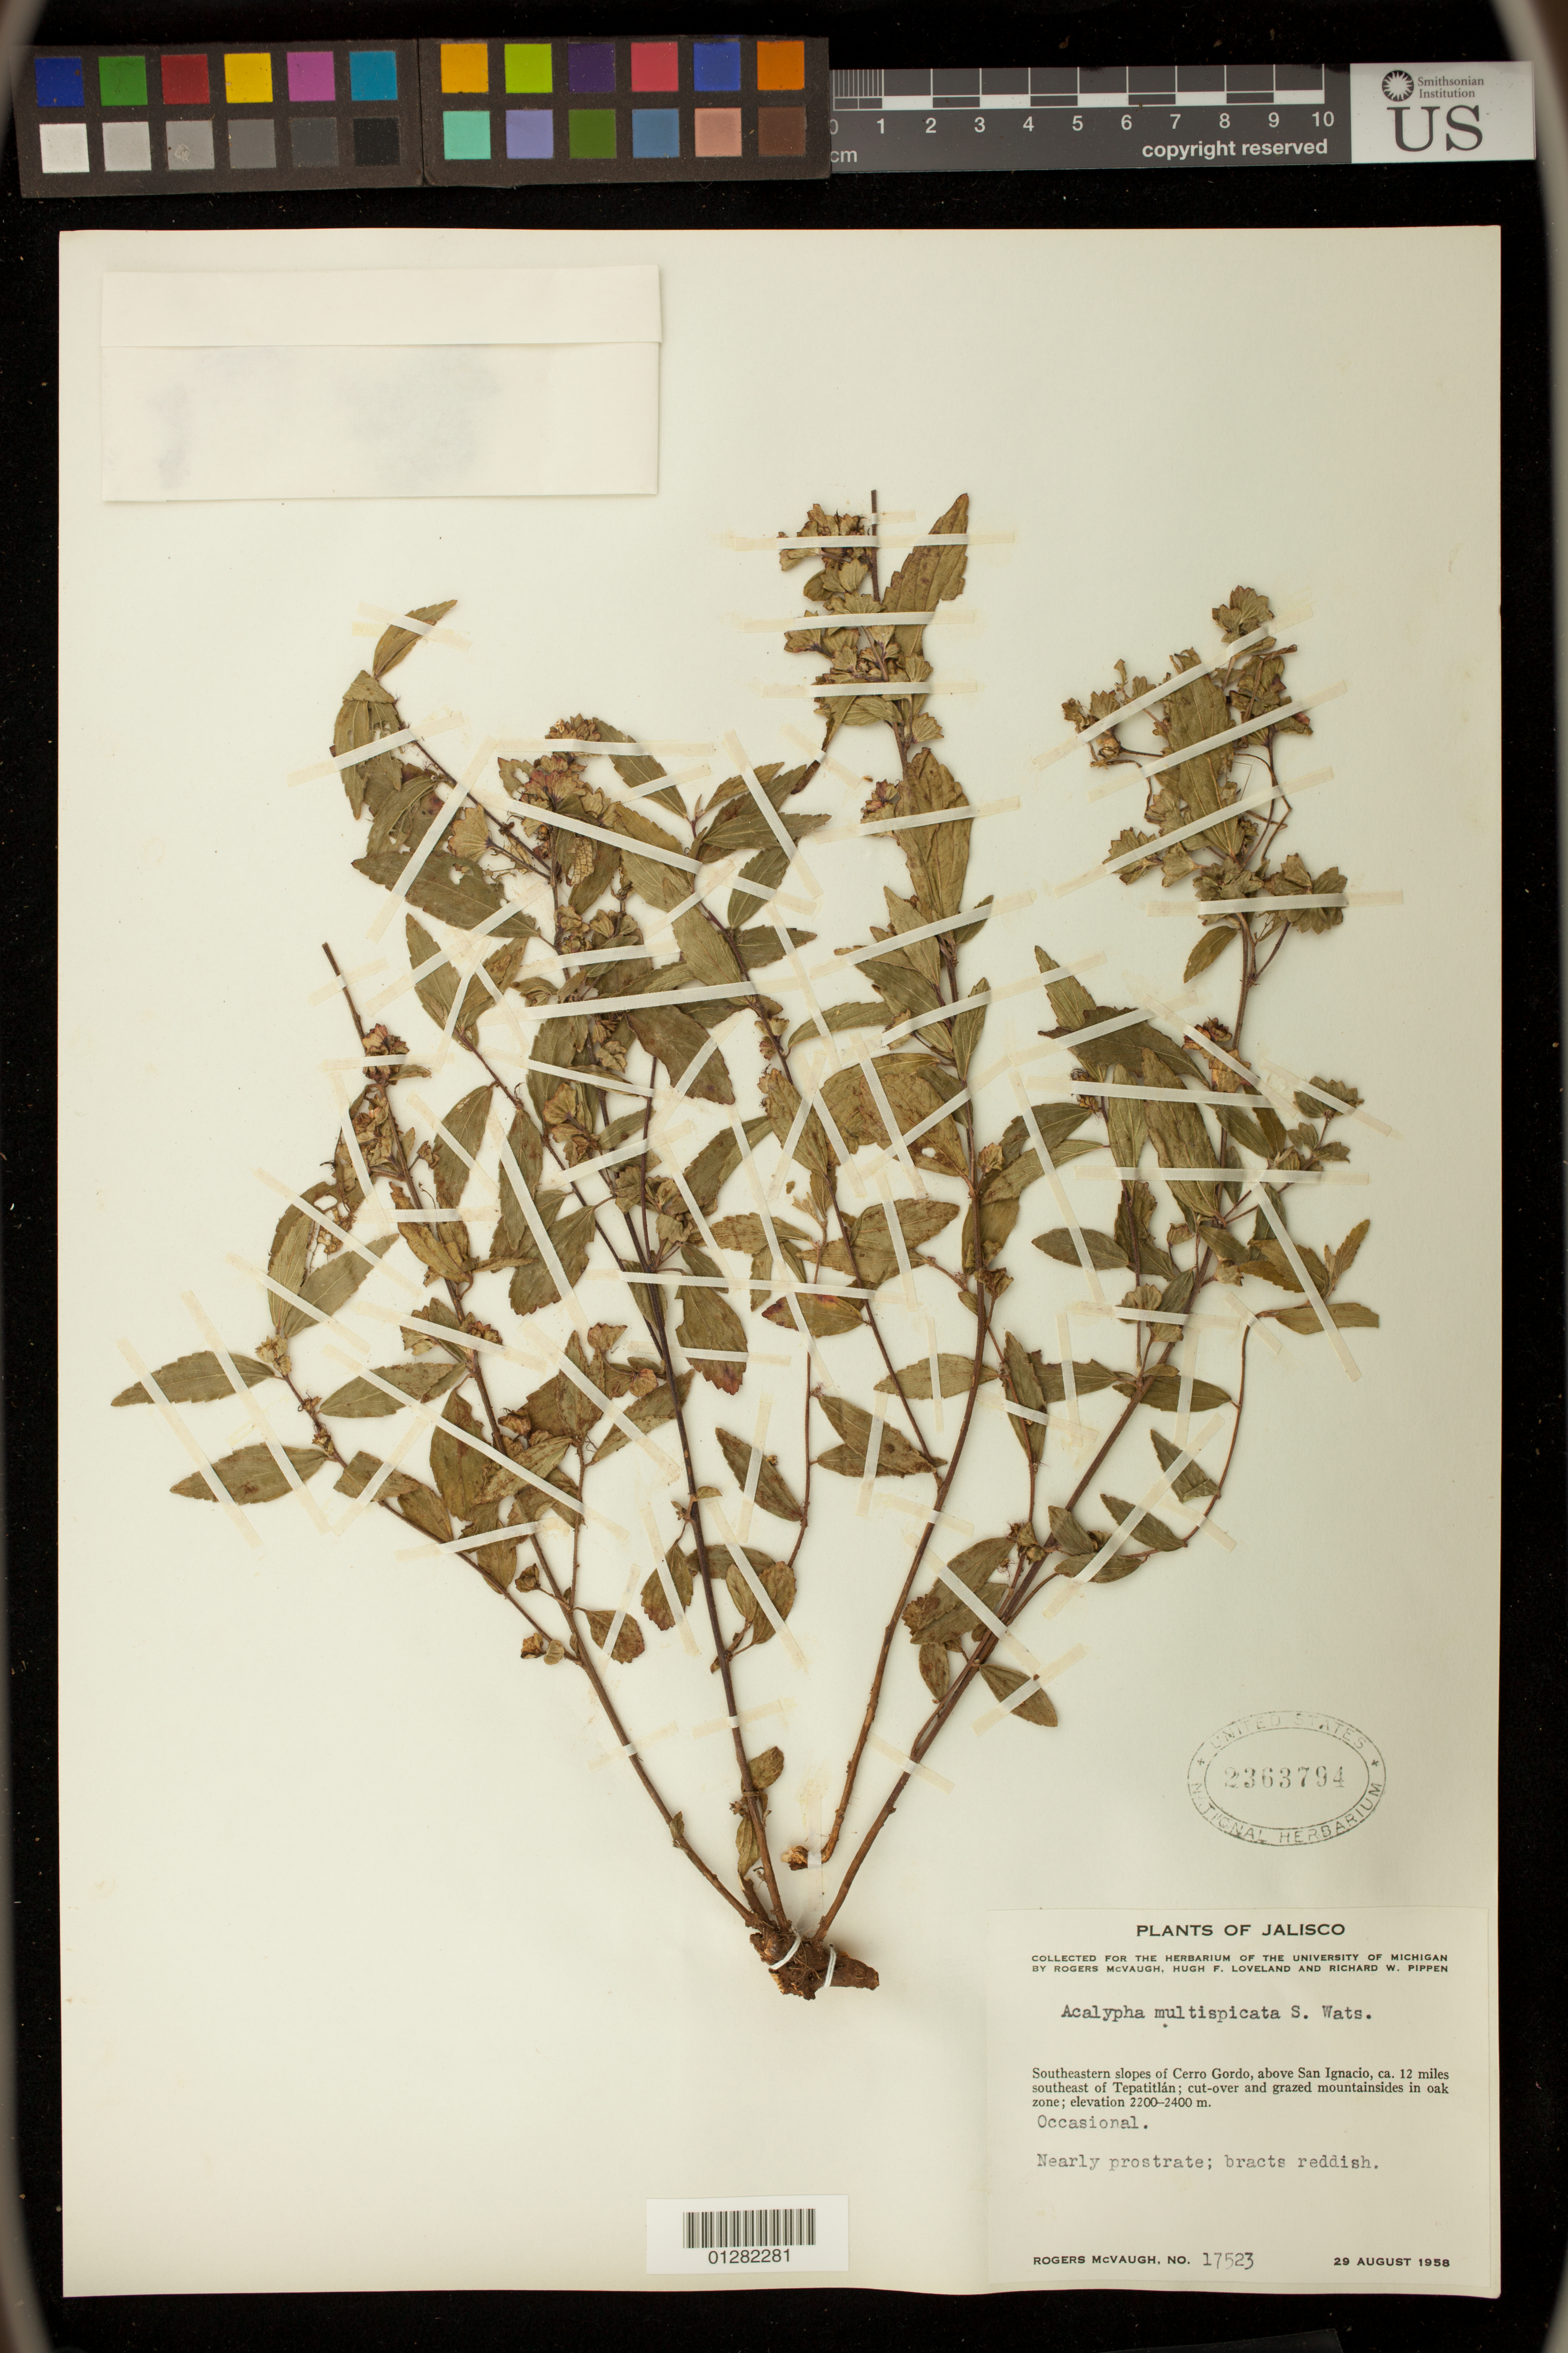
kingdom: Plantae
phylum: Tracheophyta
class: Magnoliopsida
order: Malpighiales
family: Euphorbiaceae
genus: Acalypha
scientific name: Acalypha multispicata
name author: S. Watson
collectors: G. F. Gaumer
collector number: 17523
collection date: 1958-08-27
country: Mexico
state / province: Jalisco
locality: Southeastern slopes of Cerro Gordo, above San Igancio, ca. 12 miles southeast of Tepatitlan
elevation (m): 2200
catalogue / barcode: US 2363794